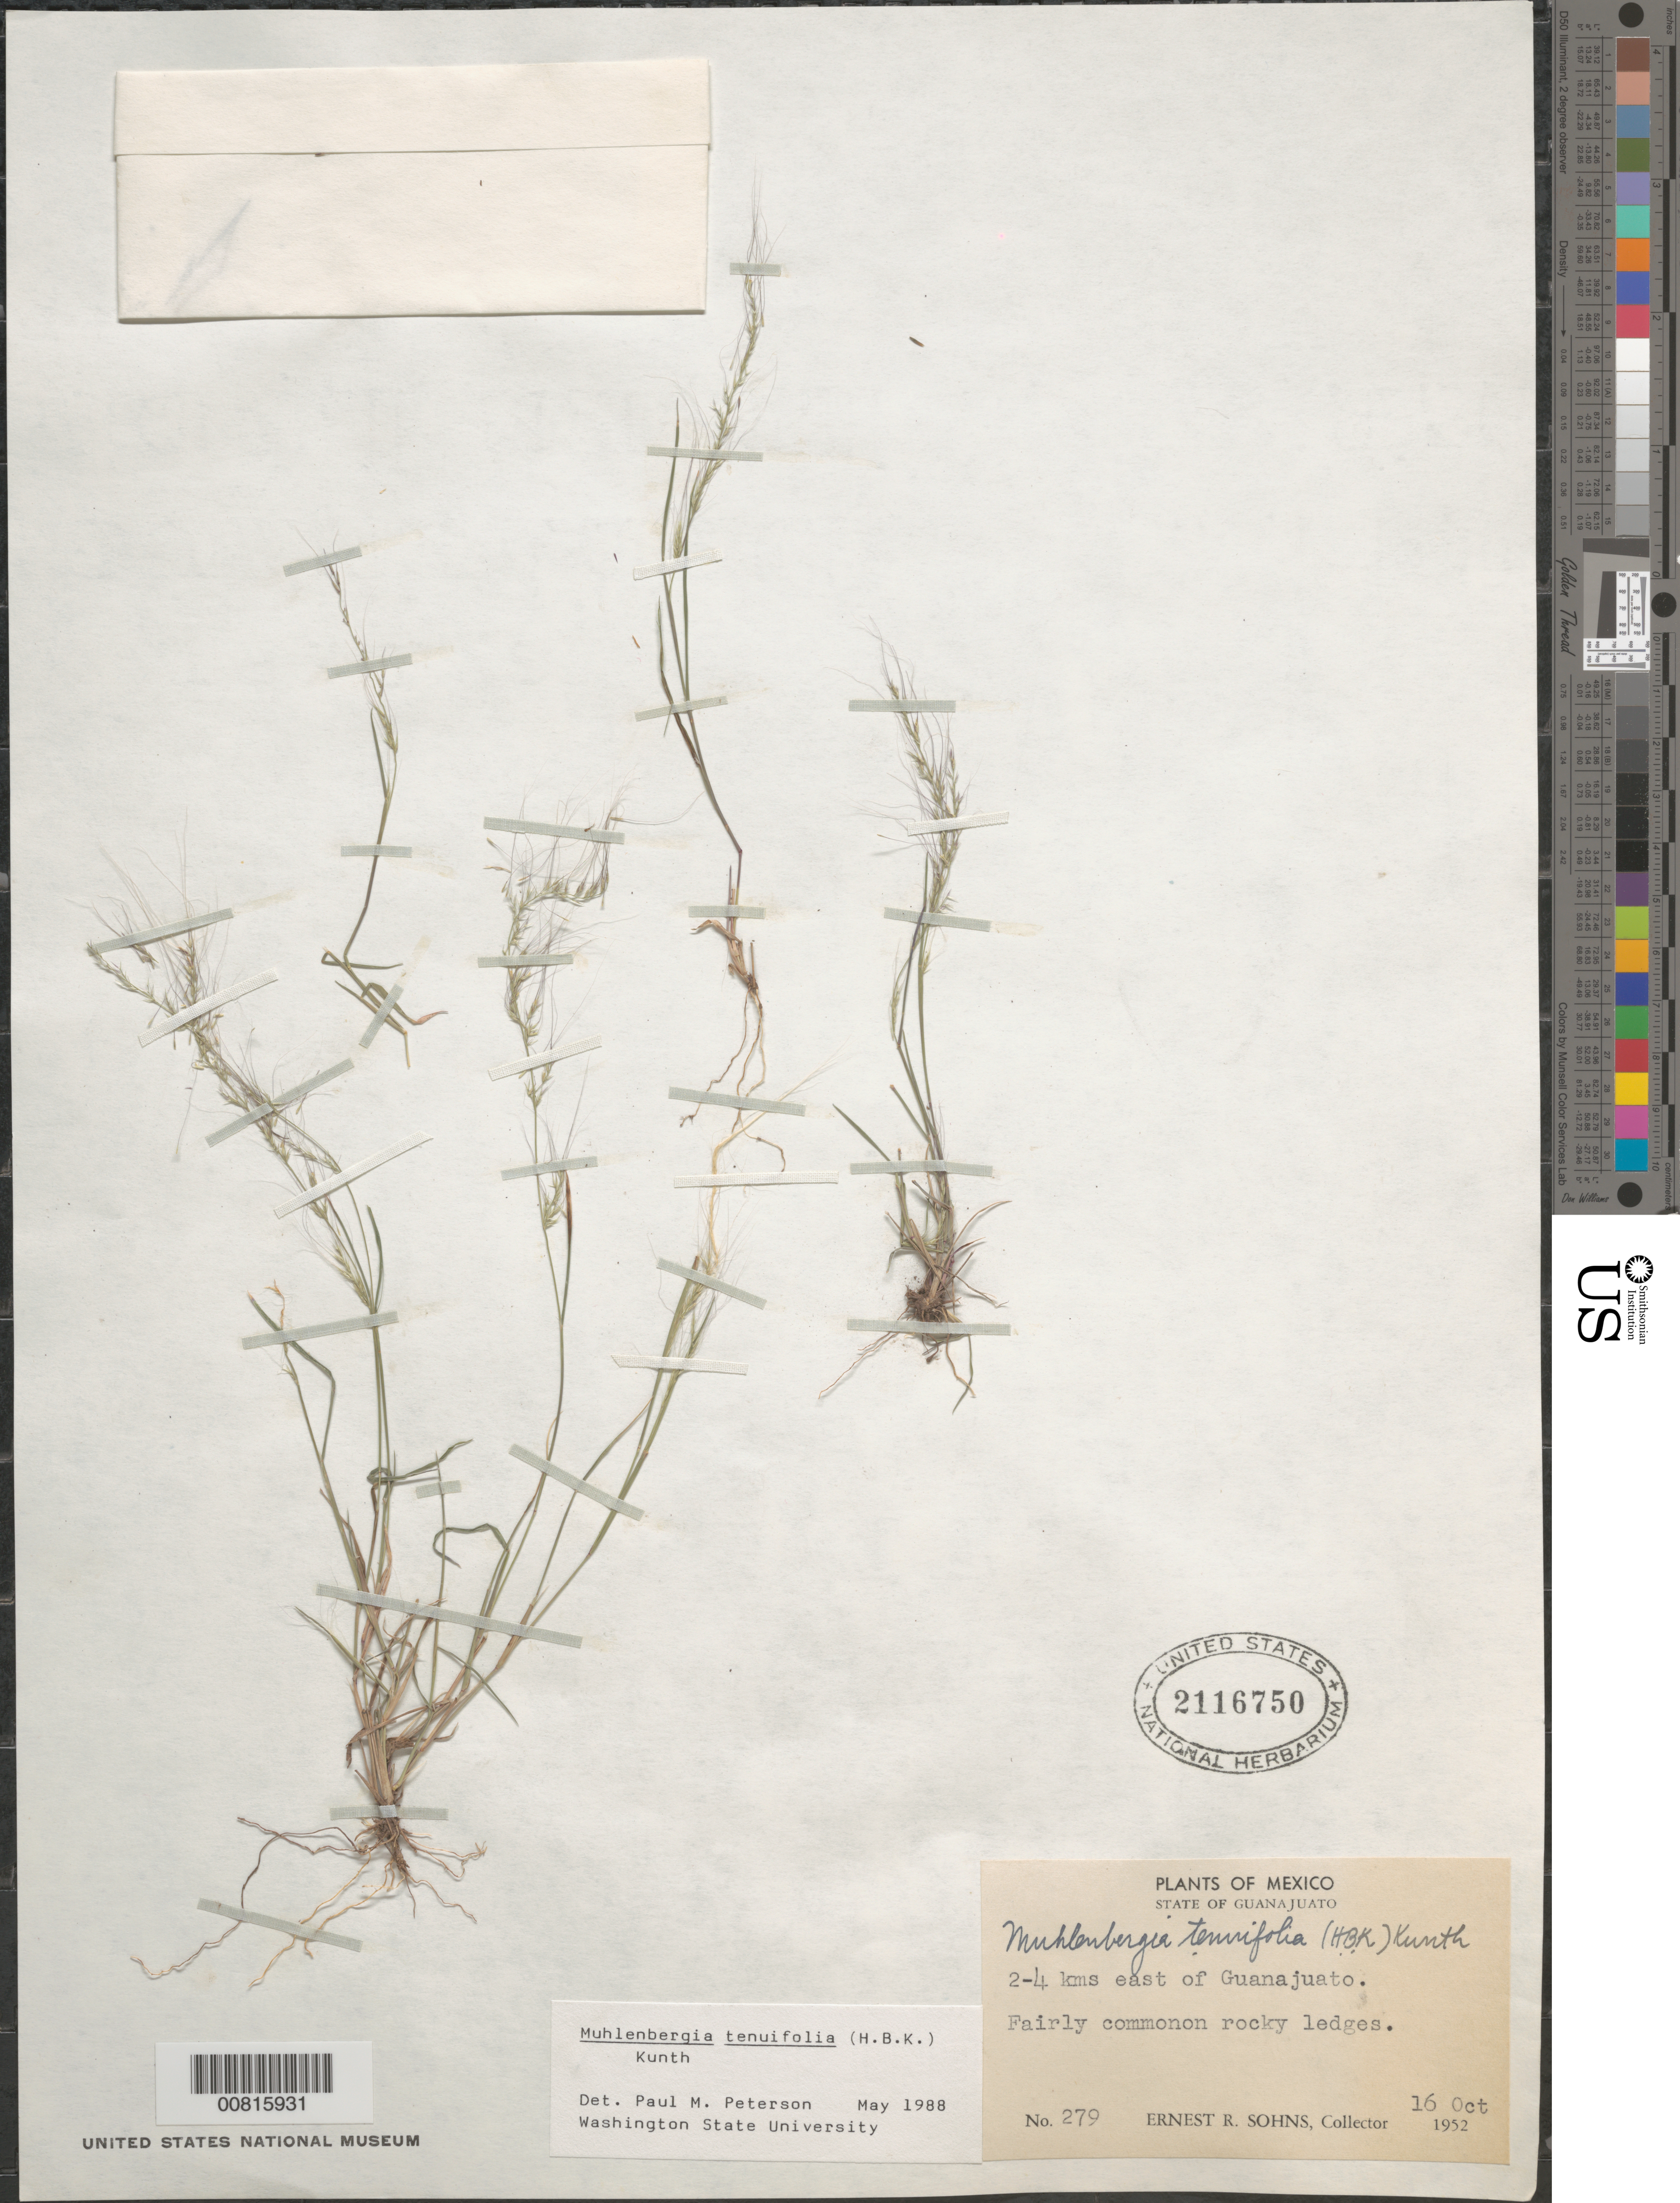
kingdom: Plantae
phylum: Tracheophyta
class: Liliopsida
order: Poales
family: Poaceae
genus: Muhlenbergia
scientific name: Muhlenbergia tenuifolia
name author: (Kunth) Kunth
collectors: E. R. Sohns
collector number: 279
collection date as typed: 16 Oct 1952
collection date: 1952-10-16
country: Mexico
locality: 2-4 km E of Guanajuato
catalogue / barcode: US 2116750